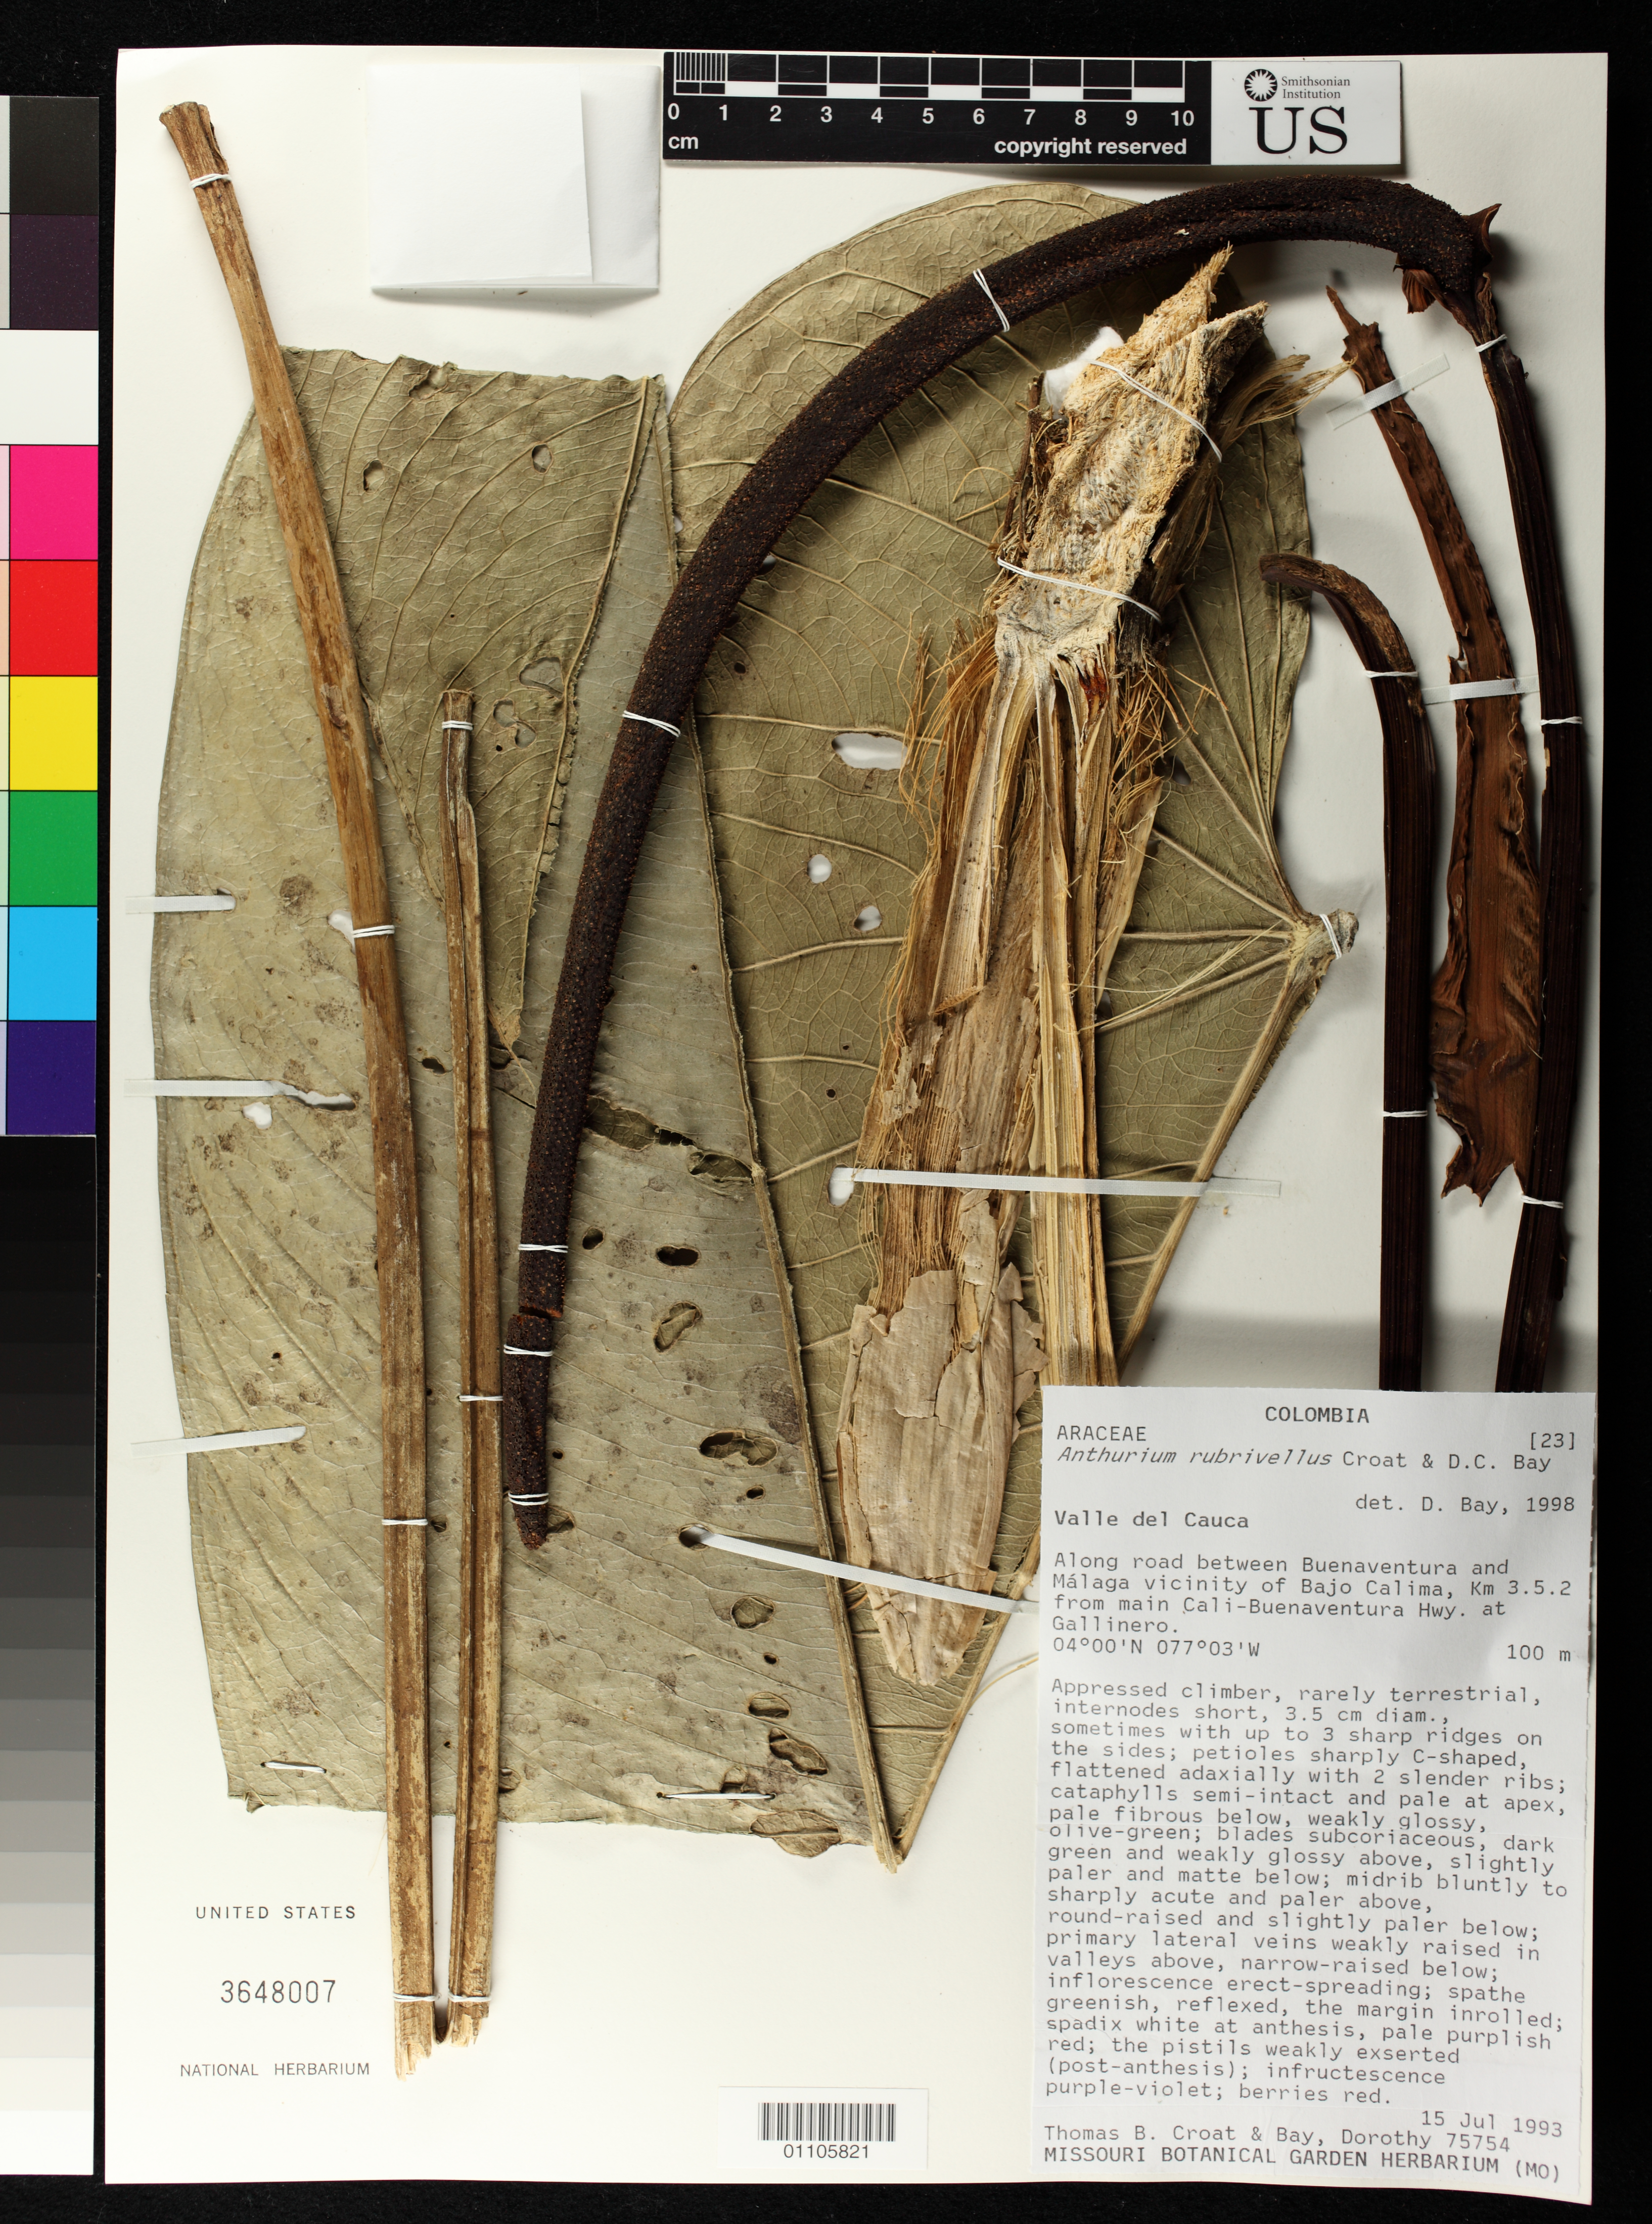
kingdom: Plantae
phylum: Tracheophyta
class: Liliopsida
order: Alismatales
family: Araceae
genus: Anthurium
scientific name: Anthurium rubrivellus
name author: Croat & D.C. Bay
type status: Isotype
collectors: T. B. Croat & D. C. Bay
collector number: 75754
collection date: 1993-07-15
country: Colombia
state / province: Valle del Cauca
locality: Along road between Buenaventura and Málaga, vicinity of Bajo Calima, Km 3.5.2 [sic] from main Cali-Buenaventura Hwy. at Gallinero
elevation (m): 100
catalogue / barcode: US 3648007